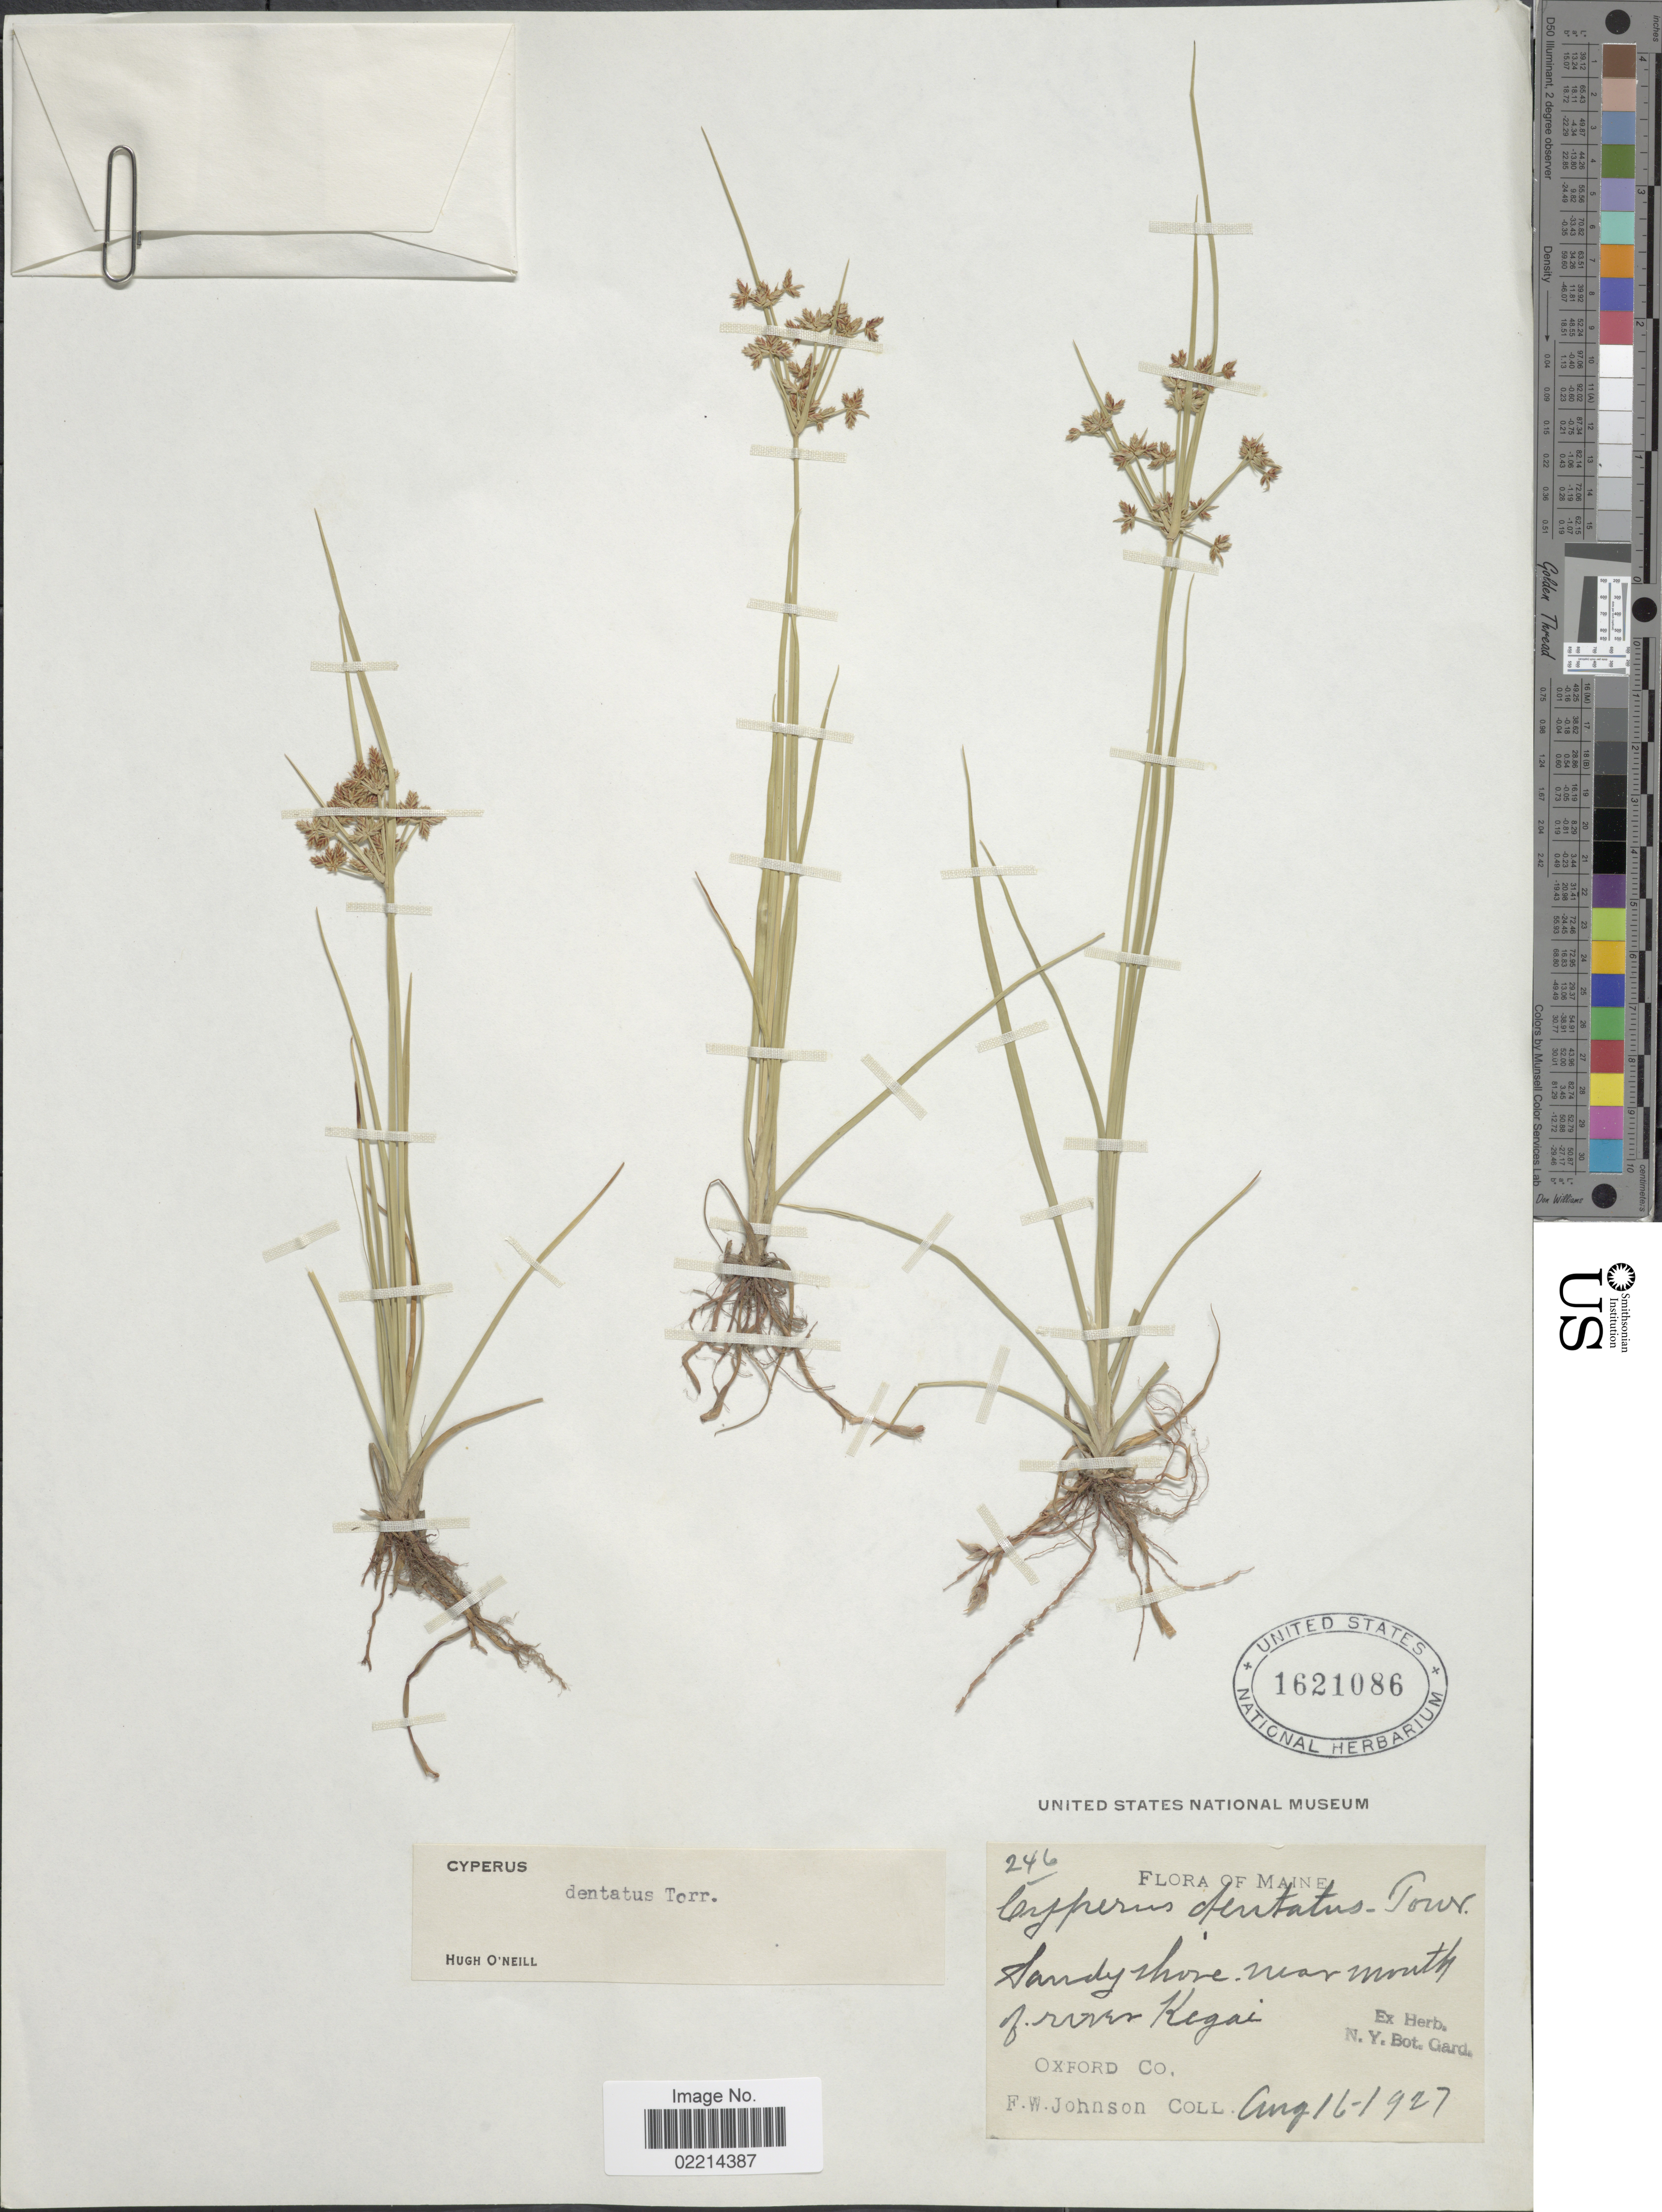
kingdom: Plantae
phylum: Tracheophyta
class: Liliopsida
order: Poales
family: Cyperaceae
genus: Cyperus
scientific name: Cyperus dentatus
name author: Torr.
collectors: F. W. Johnson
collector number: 246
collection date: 1927-08-16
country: United States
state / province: Maine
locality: Sandy shore near mouth of river Kegai, Oxford Co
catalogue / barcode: US 1621086